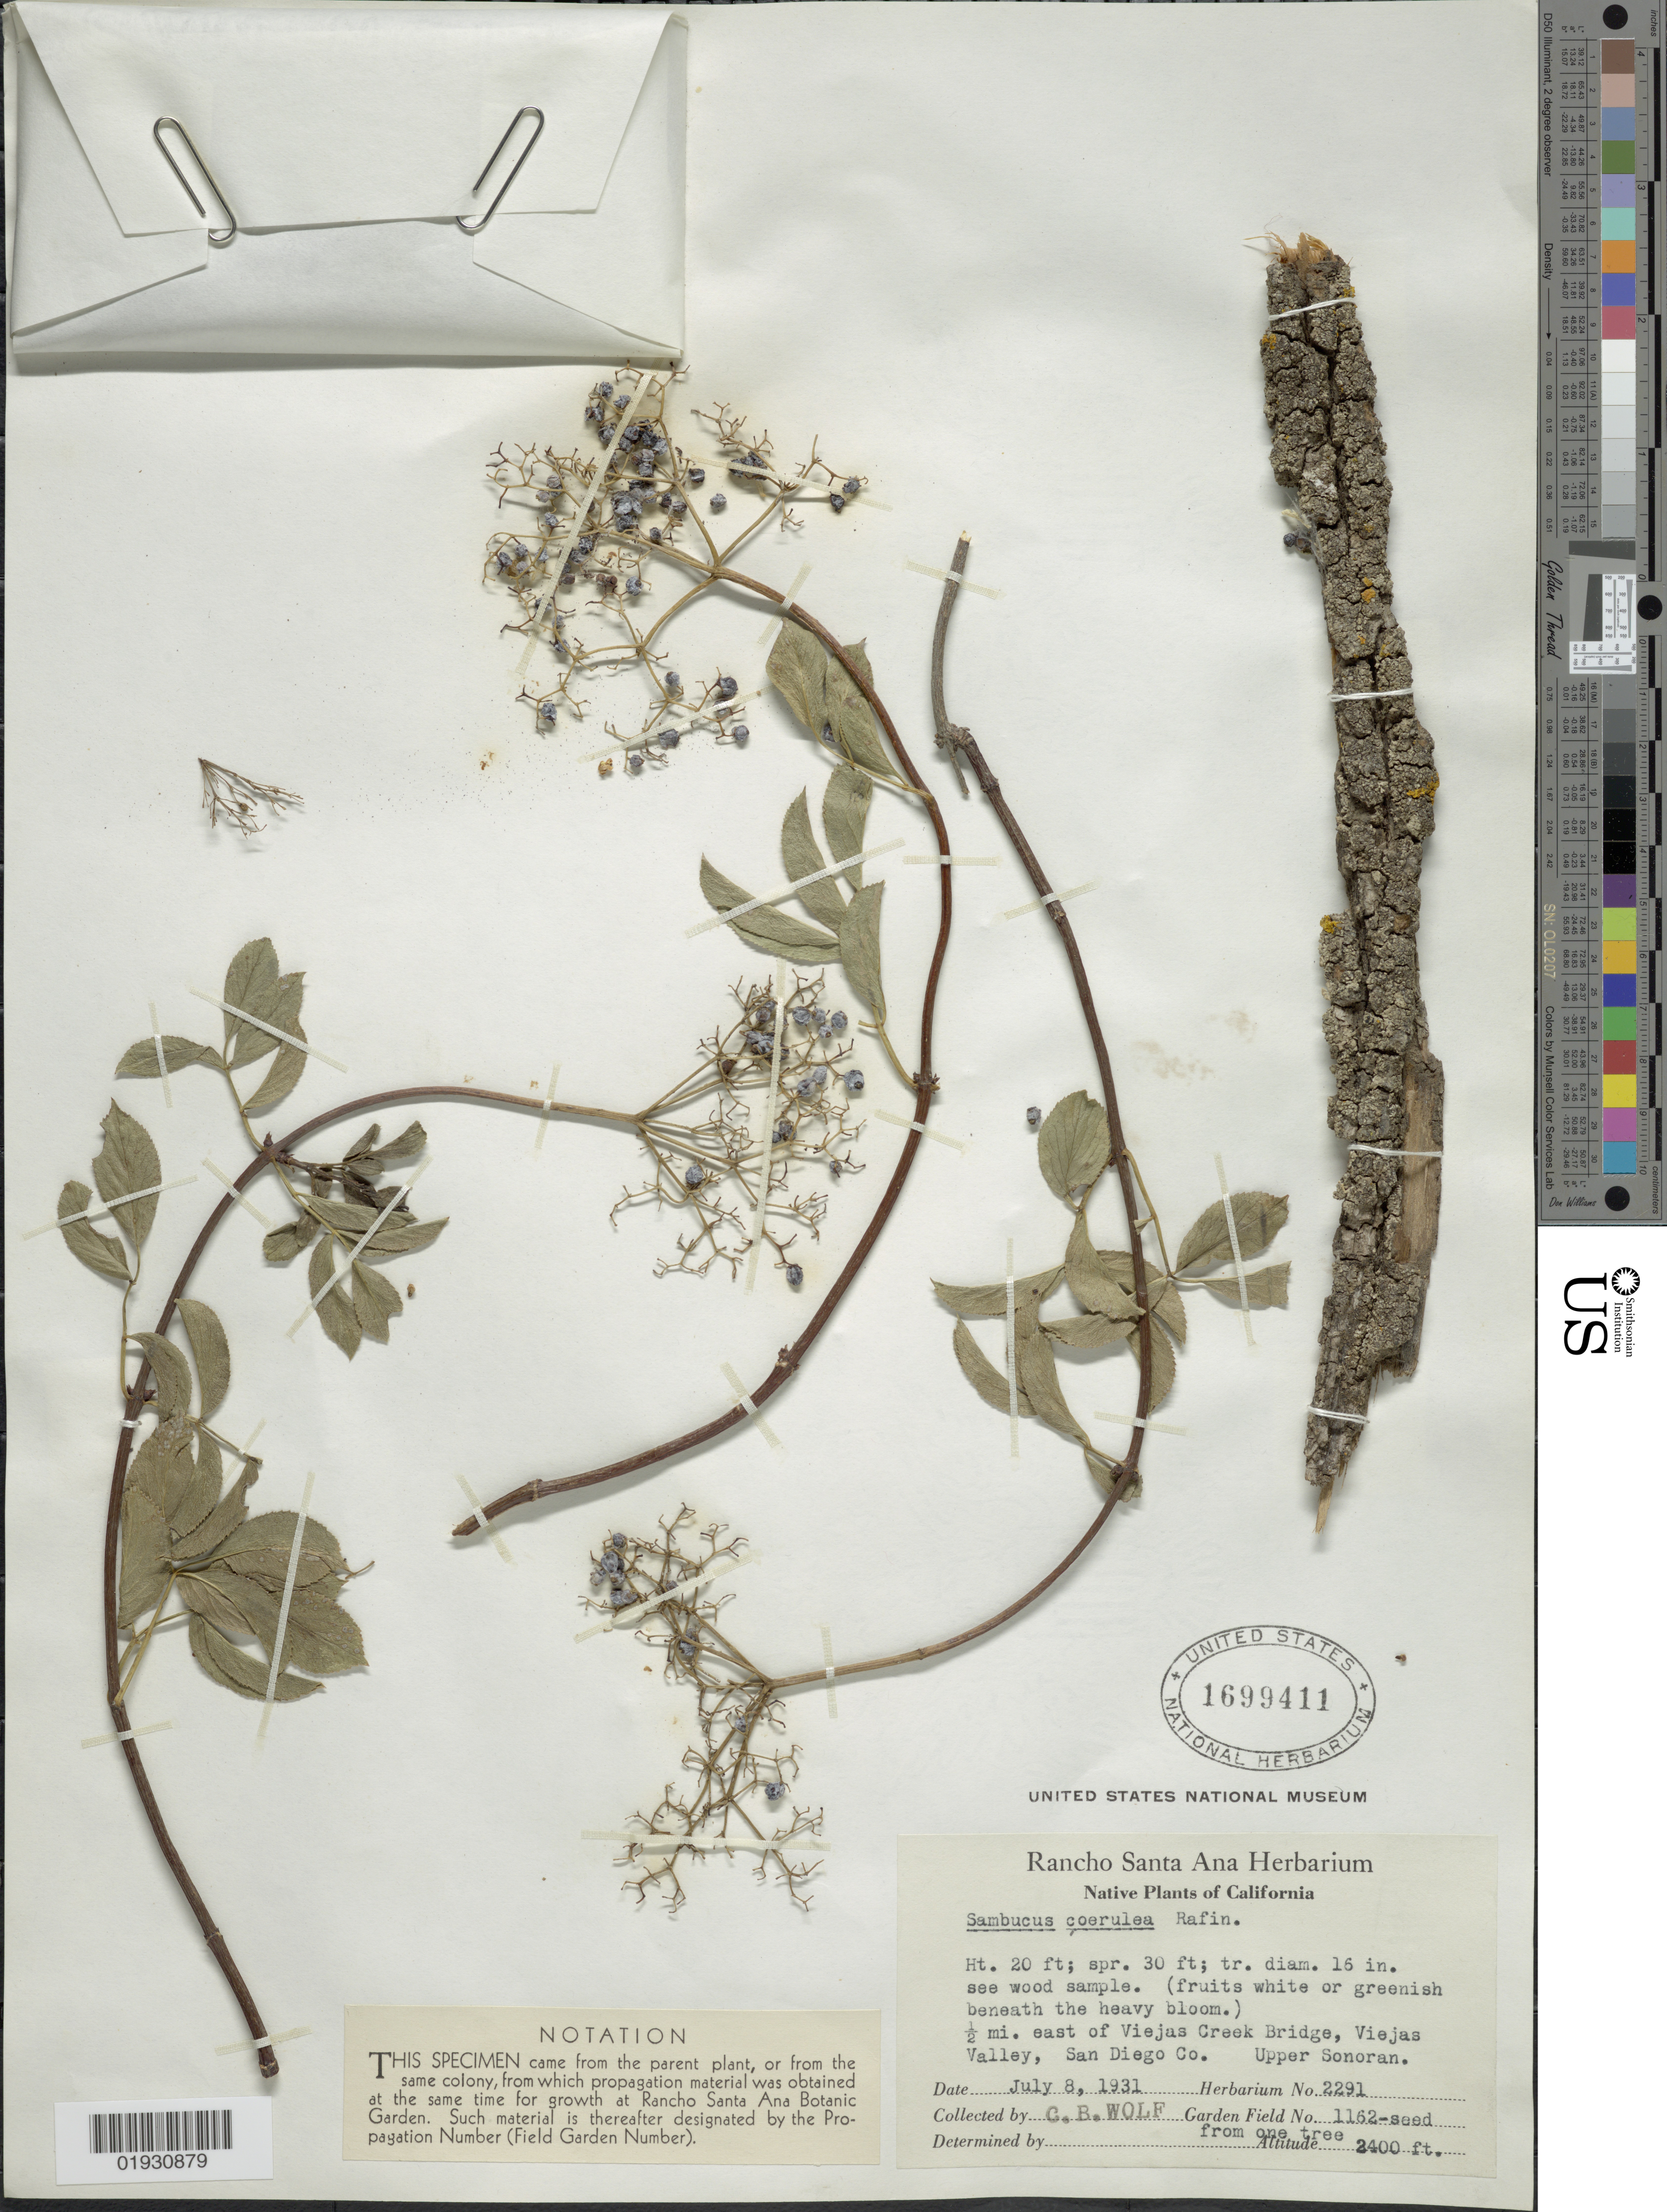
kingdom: Plantae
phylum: Tracheophyta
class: Magnoliopsida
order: Dipsacales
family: Viburnaceae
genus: Sambucus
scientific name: Sambucus cerulea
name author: Raf.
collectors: C. B. Wolf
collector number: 2291?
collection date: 1931-07-08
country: United States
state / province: California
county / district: San Diego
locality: ½ mi. east of Viejas Creek Bridge, Viejas Valley, San Diego Co. Upper Sonoran.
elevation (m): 732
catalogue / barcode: US 1699411